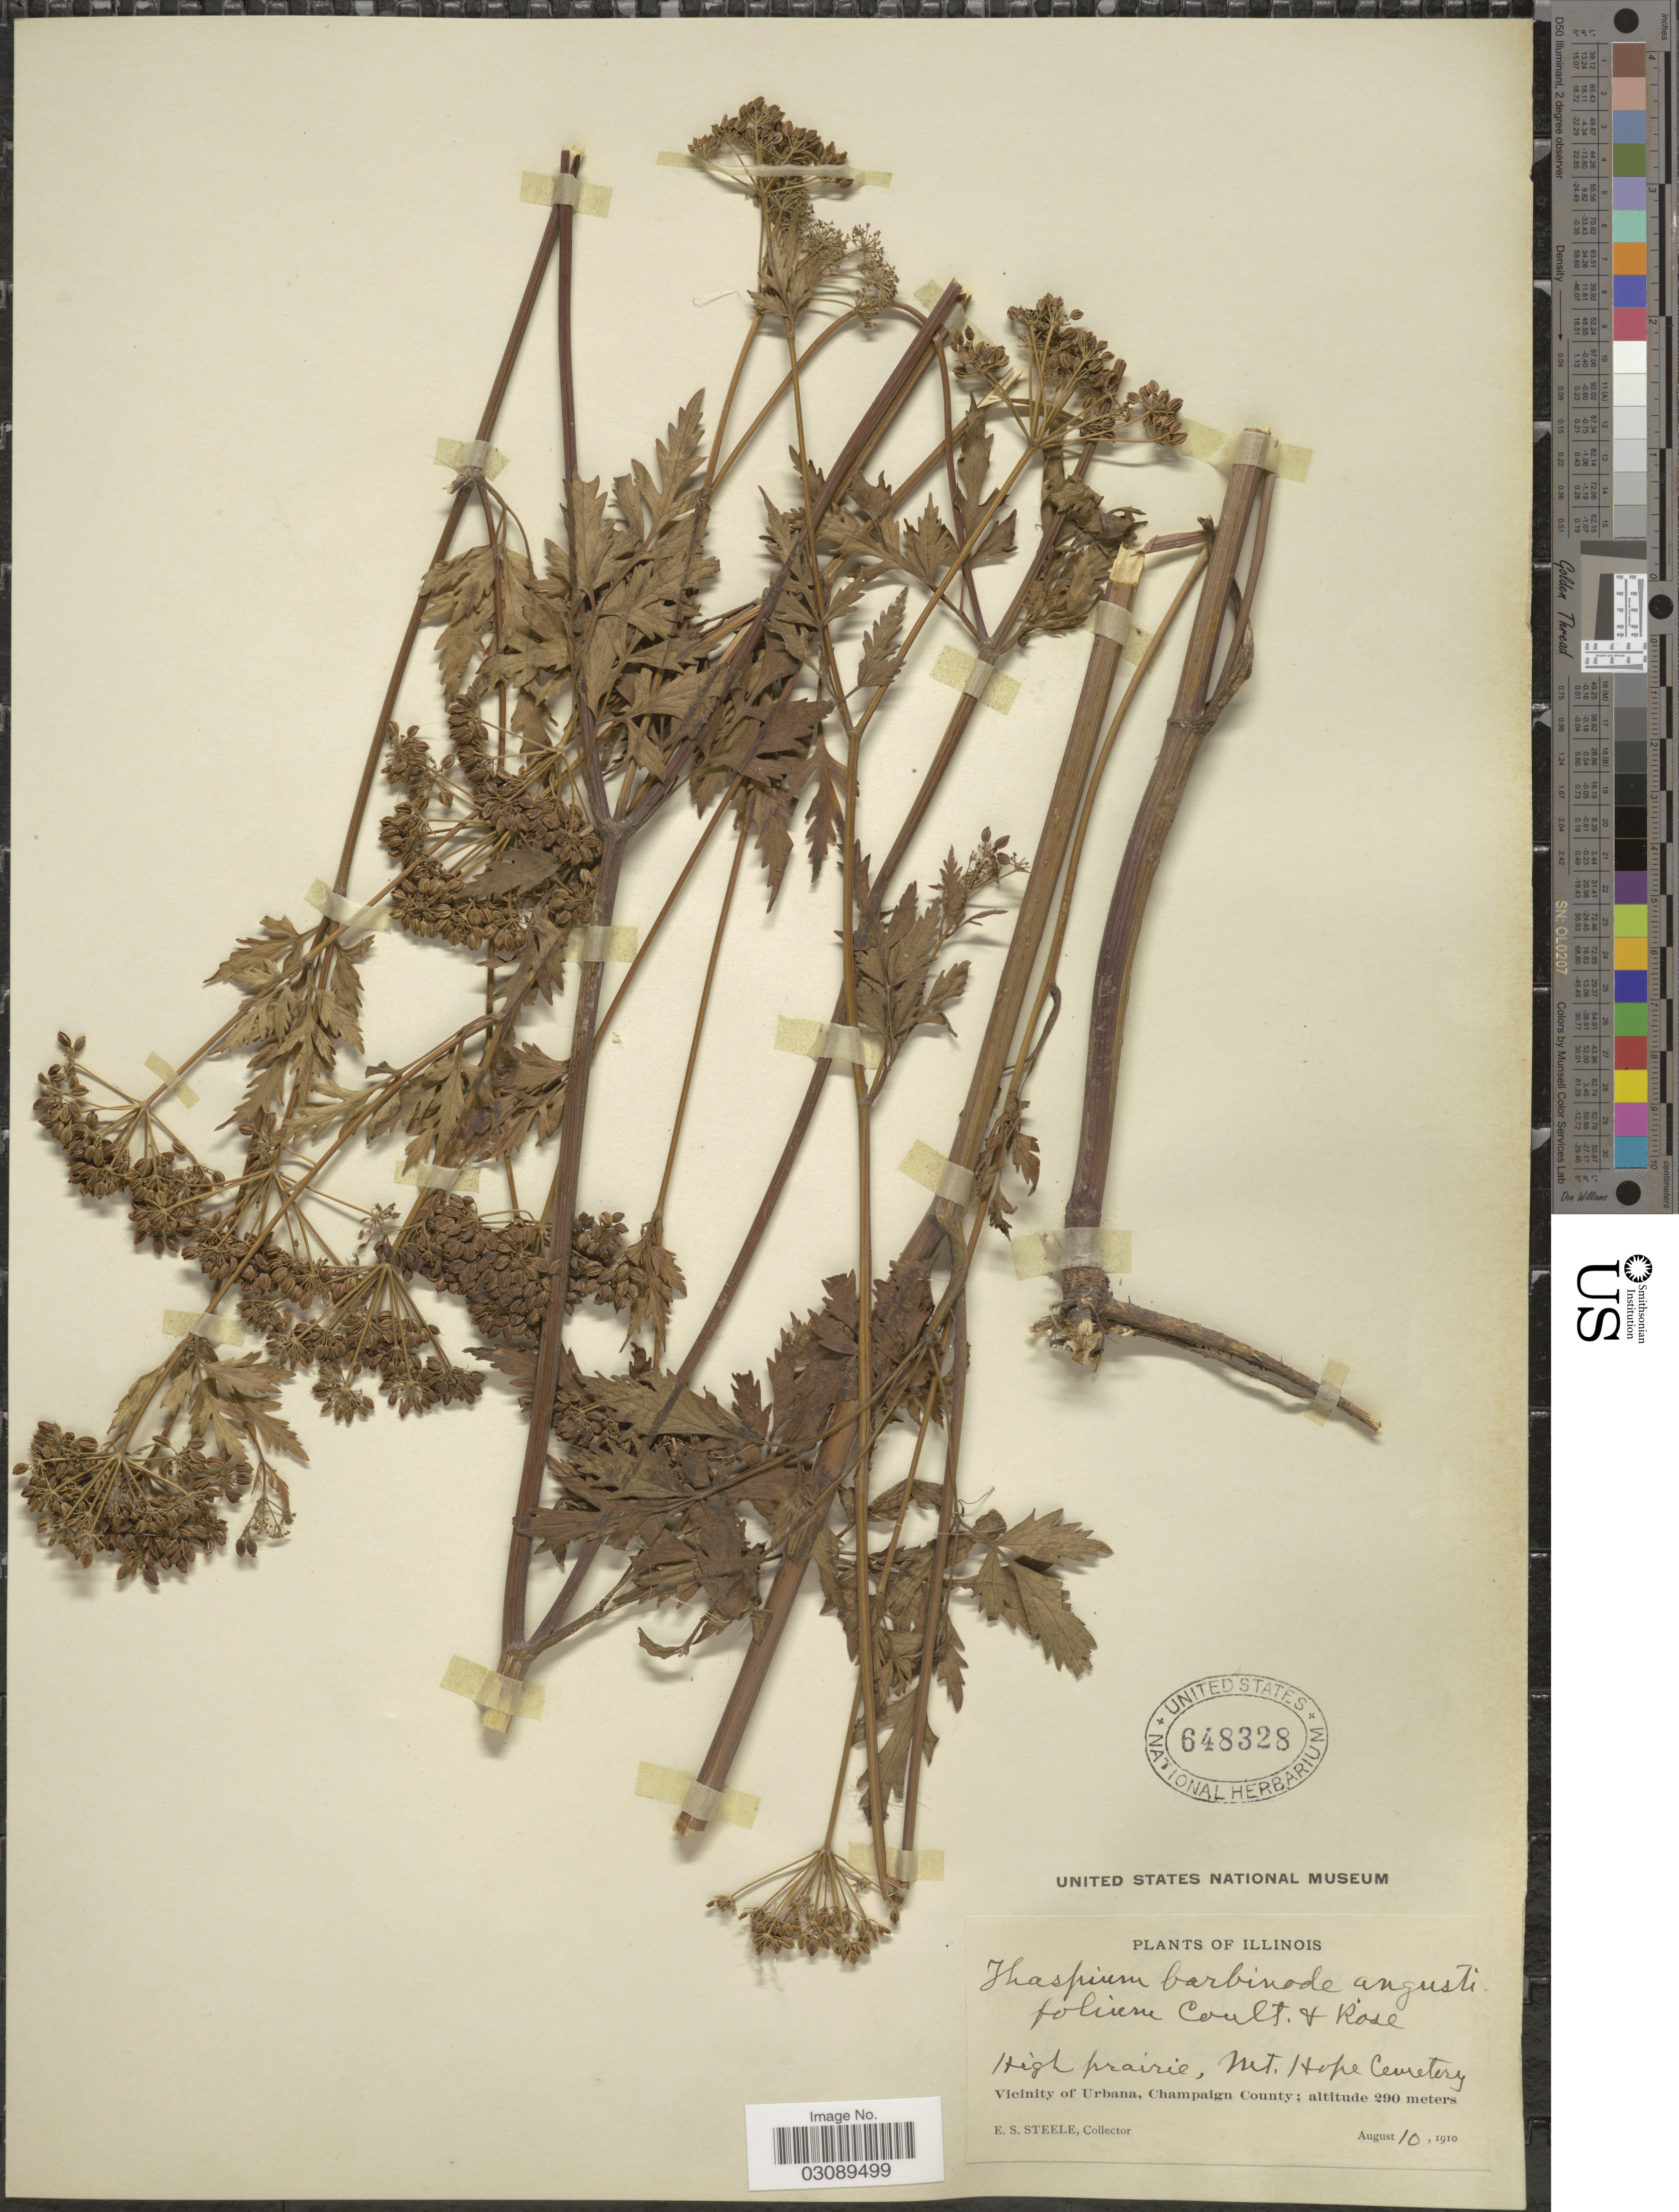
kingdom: Plantae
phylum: Tracheophyta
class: Magnoliopsida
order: Apiales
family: Apiaceae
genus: Thaspium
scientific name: Thaspium barbinode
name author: (Michx.) Nutt.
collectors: E. Steele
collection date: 1910-08-10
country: United States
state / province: Illinois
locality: Mt. Hope Cemetery. Vicinity of Urbana, Champaign County.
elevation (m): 290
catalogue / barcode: US 648328